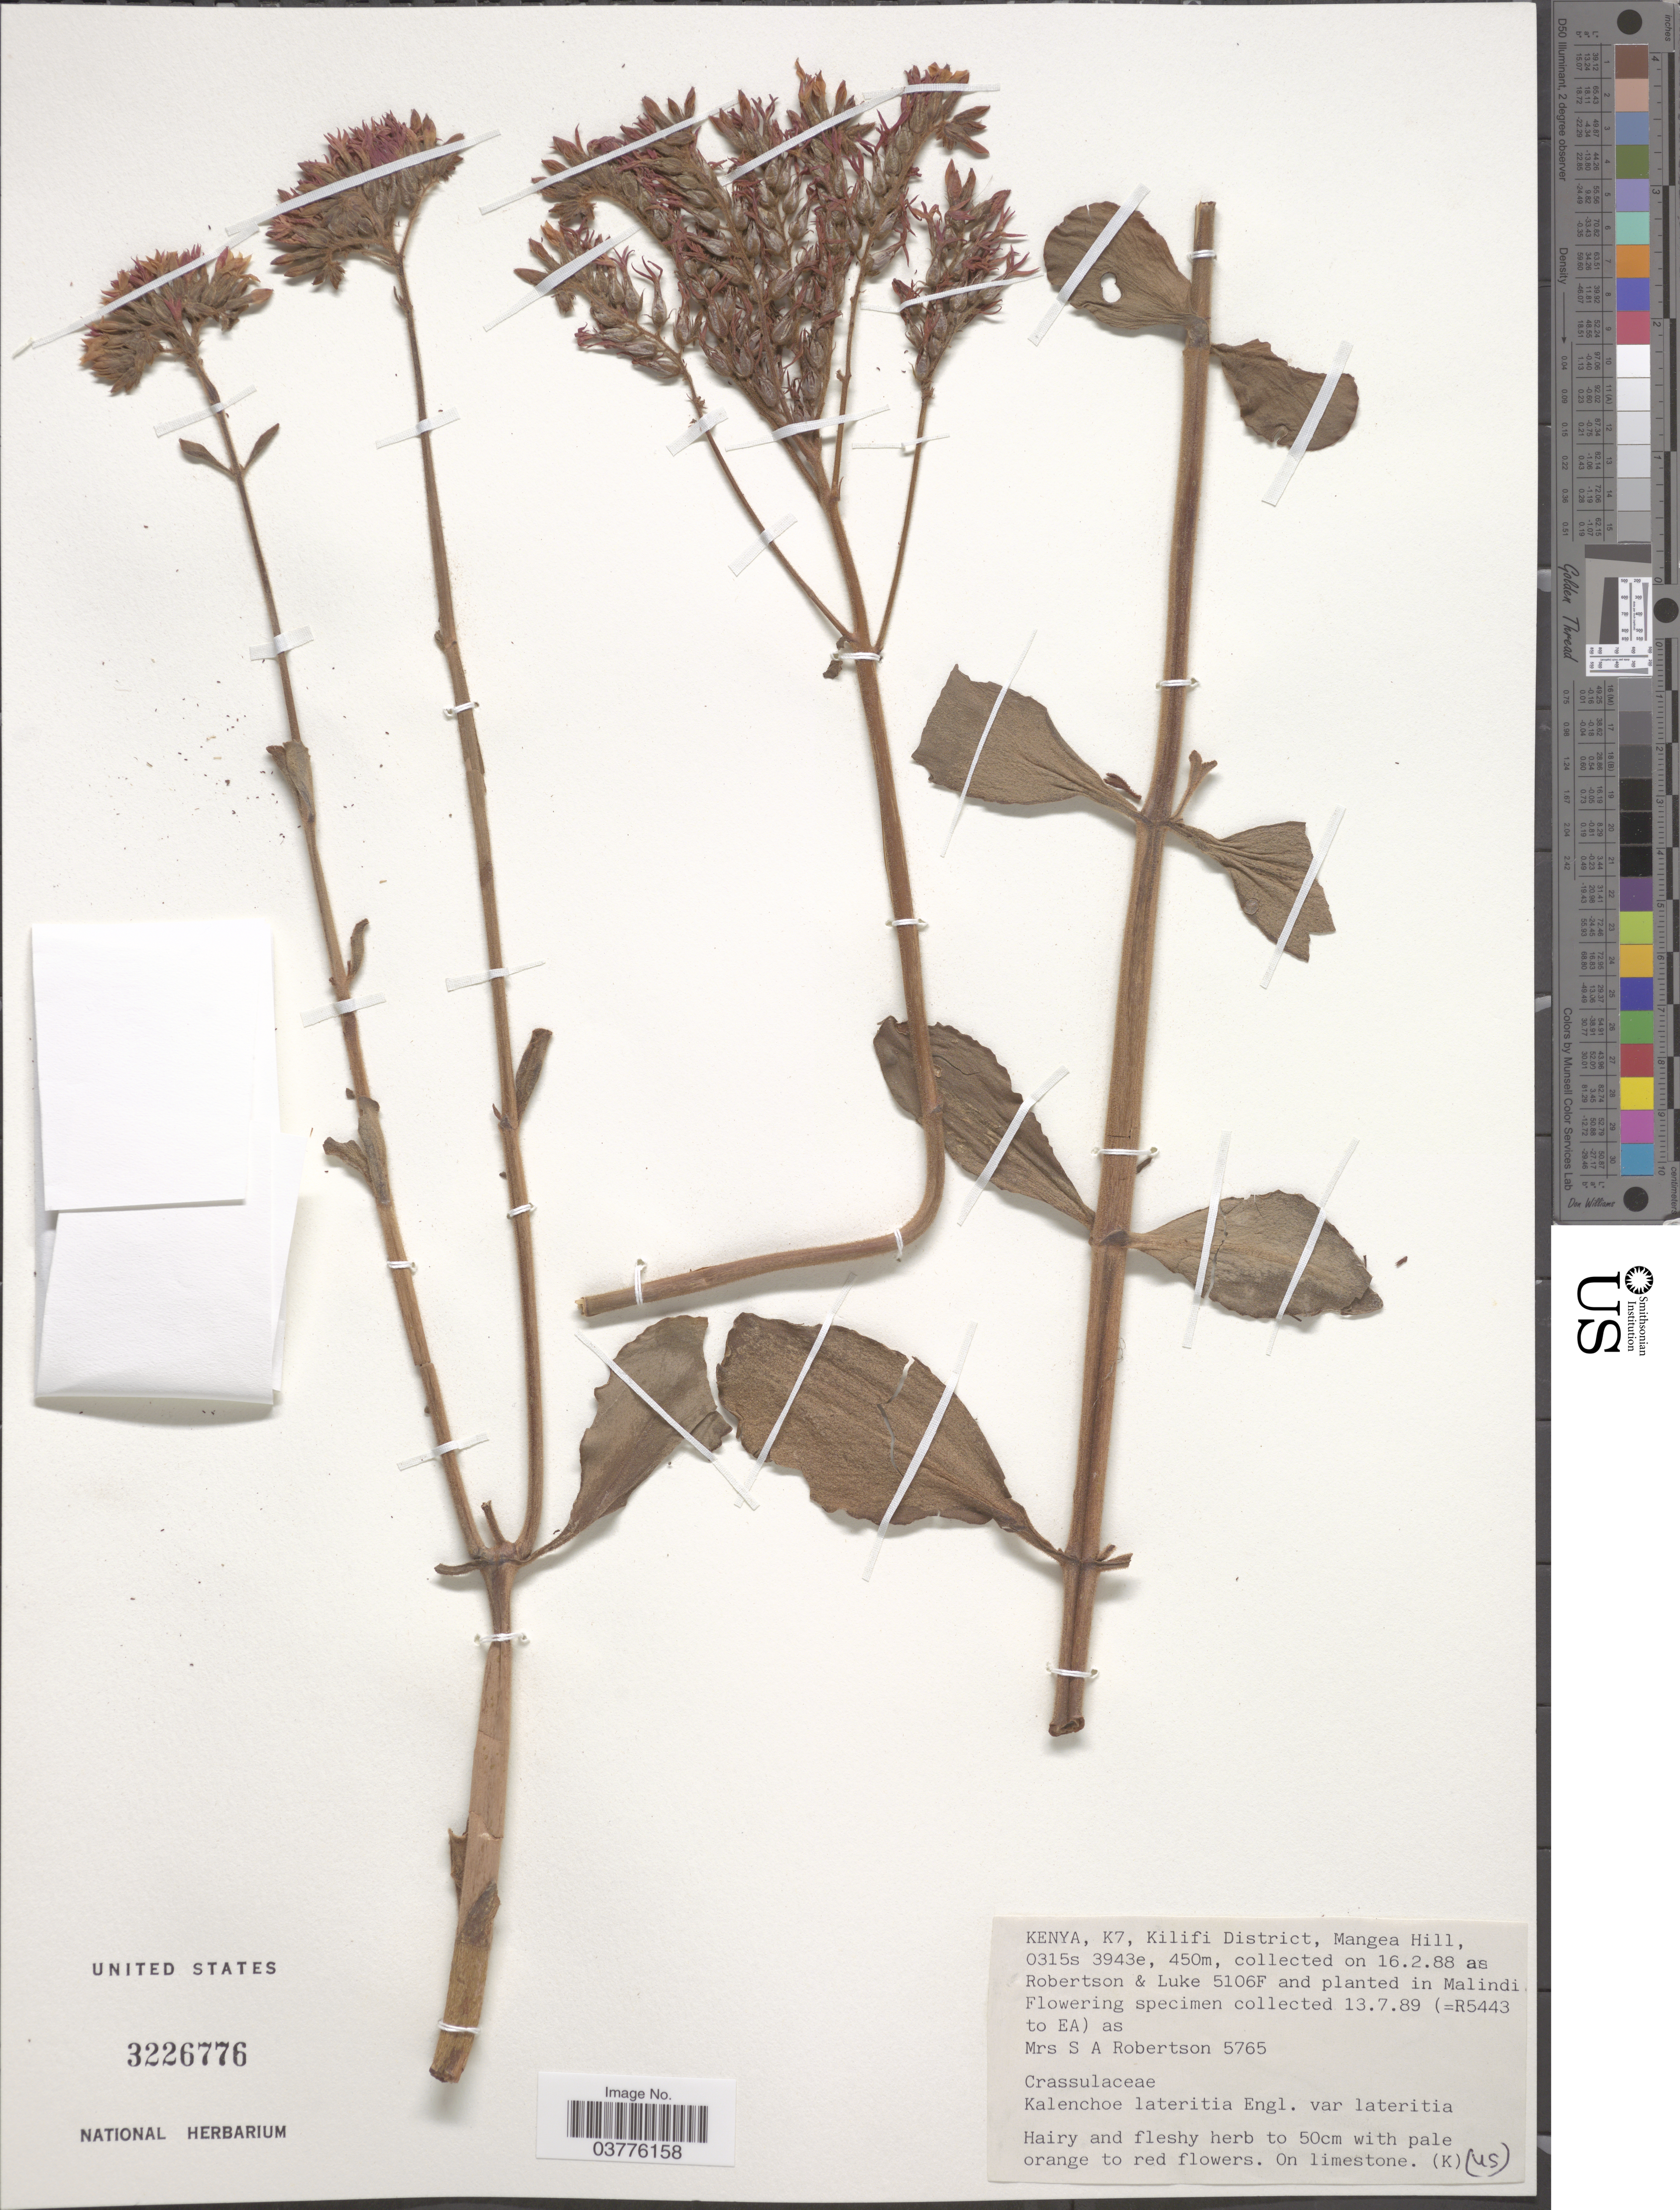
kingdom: Plantae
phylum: Tracheophyta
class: Magnoliopsida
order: Saxifragales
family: Crassulaceae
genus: Kalanchoe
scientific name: Kalanchoe lateritia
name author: Engl.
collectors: S. Robertson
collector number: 5765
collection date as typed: Transcribed d/m/y: 13/7/89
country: Kenya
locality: Malindi.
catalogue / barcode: US 3226776